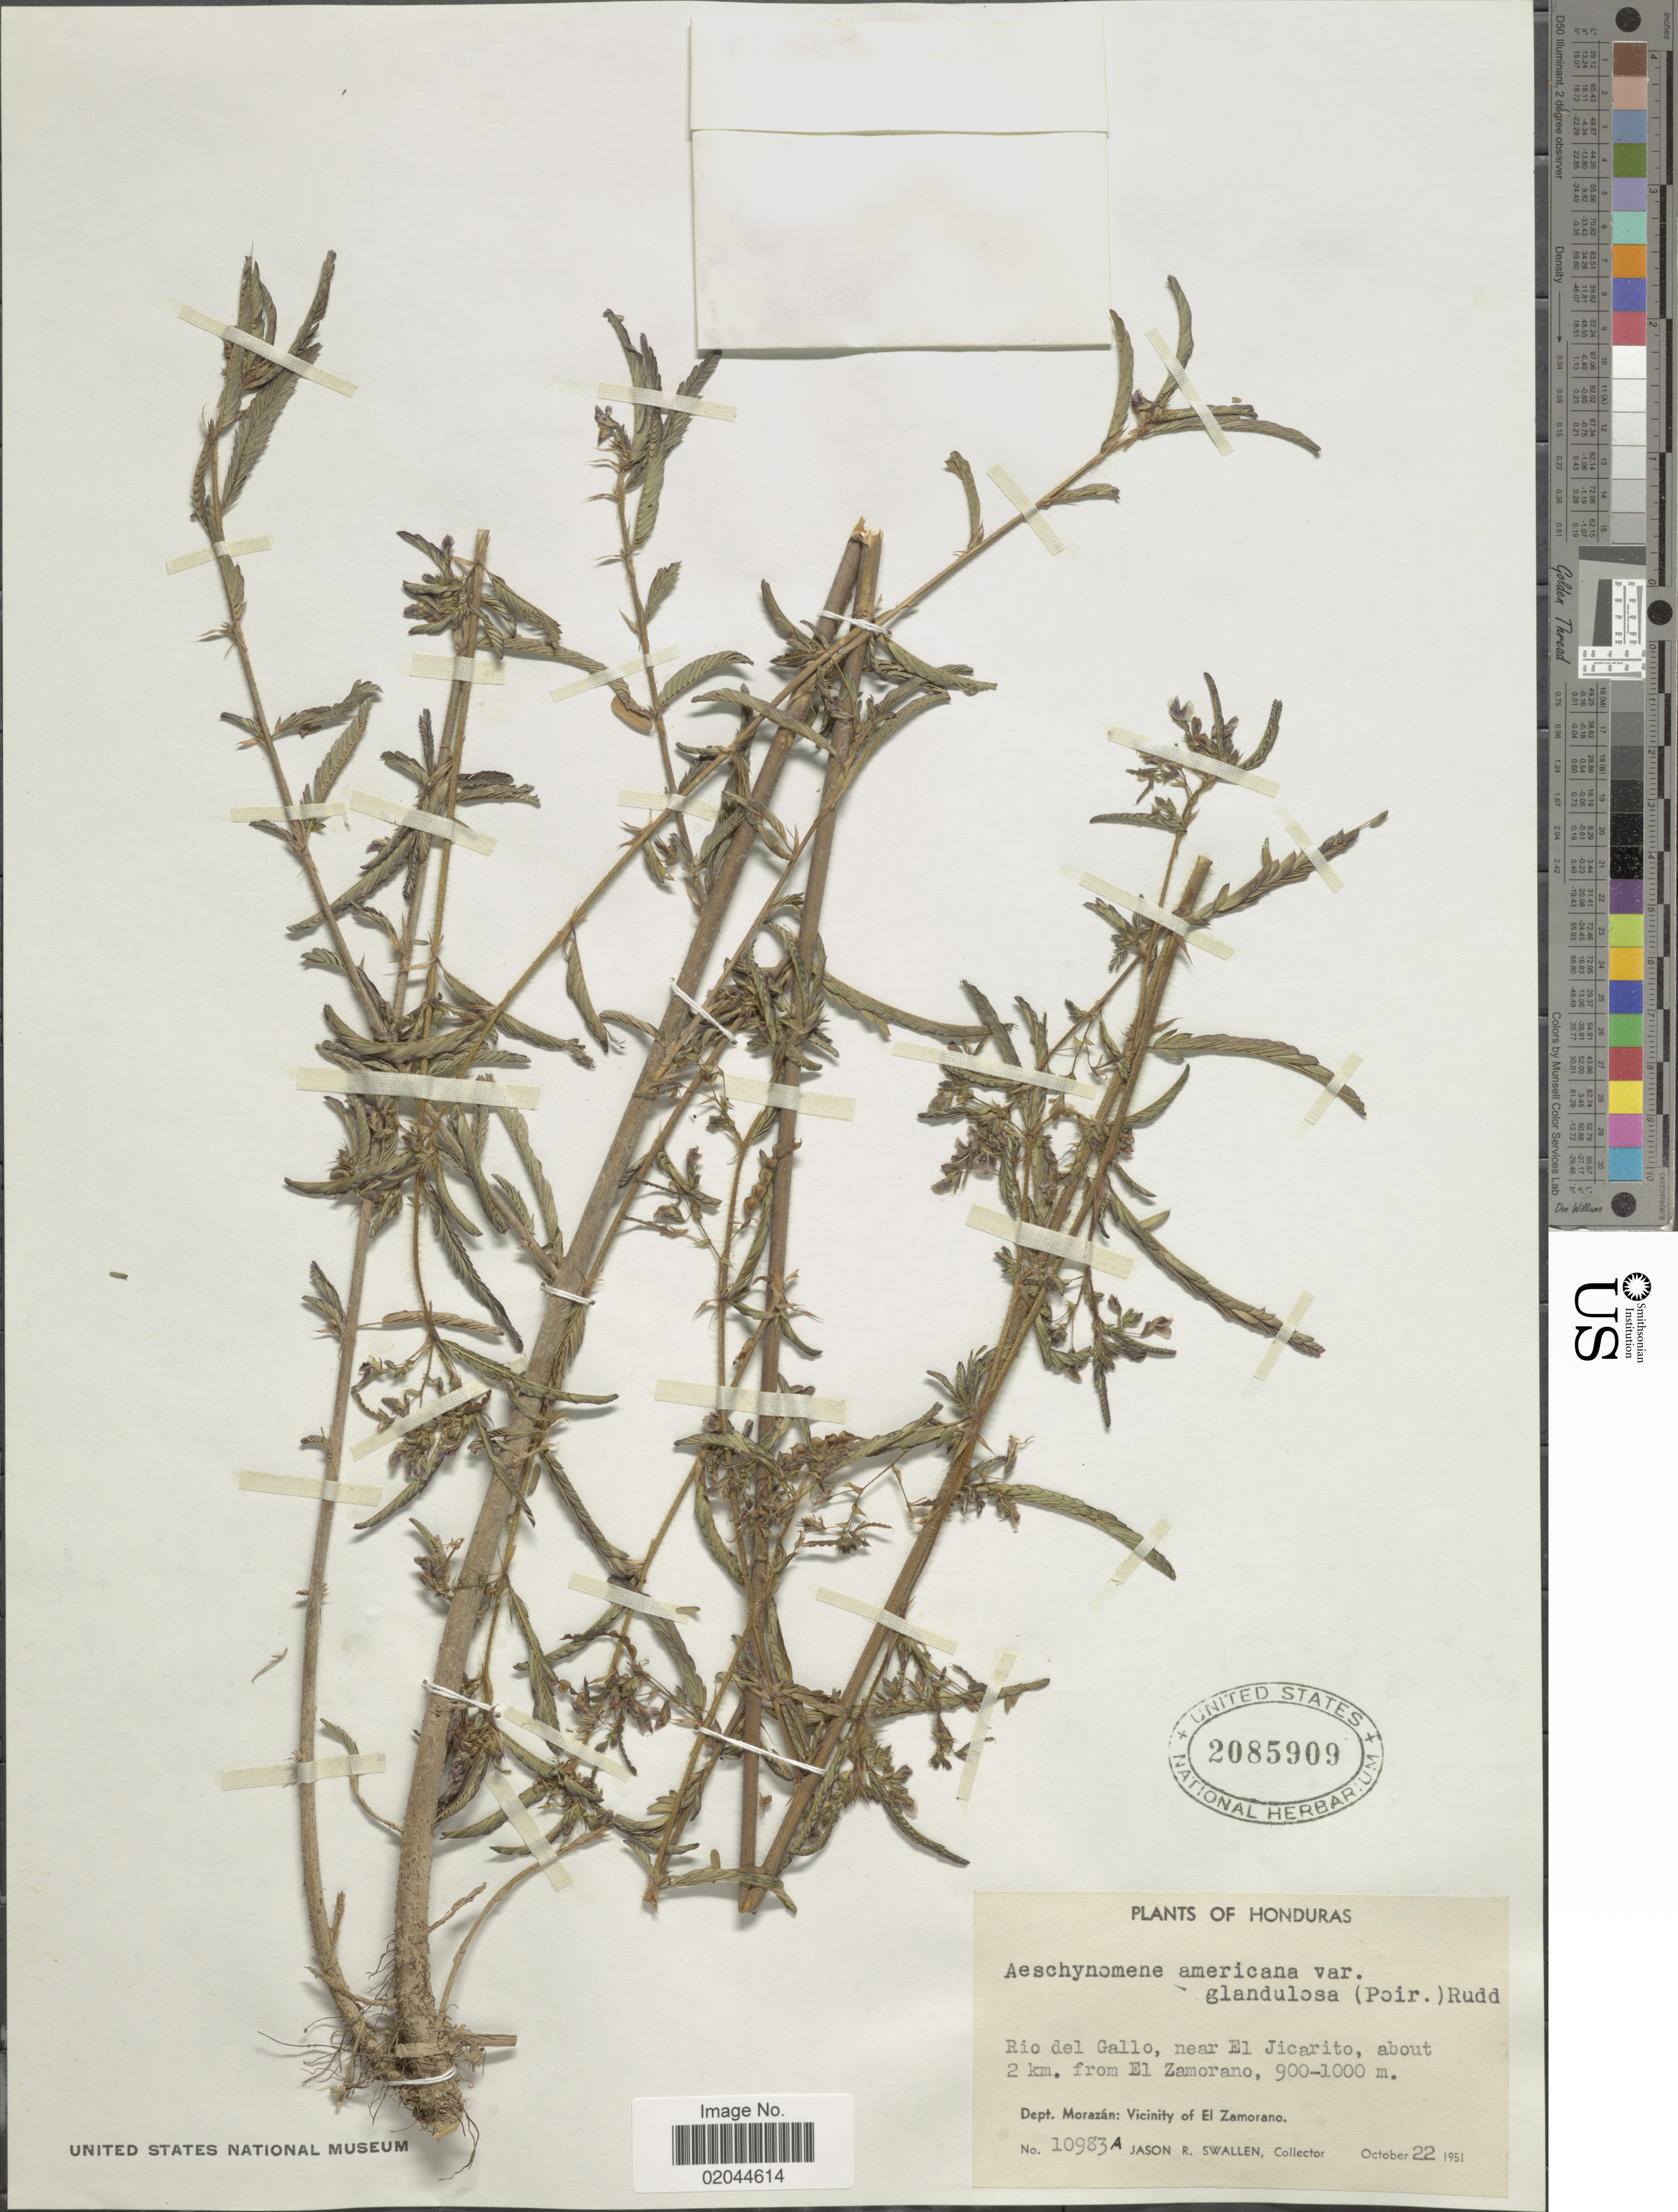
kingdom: Plantae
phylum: Tracheophyta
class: Magnoliopsida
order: Fabales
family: Fabaceae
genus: Aeschynomene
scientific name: Aeschynomene americana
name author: L.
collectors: J. R. Swallen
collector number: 10983A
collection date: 1951-10-22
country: Honduras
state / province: Fco. Morazán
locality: Rio del Gallo, near El Jicarito, about 2 km. from El Zamorano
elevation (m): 900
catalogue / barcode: US 2085909